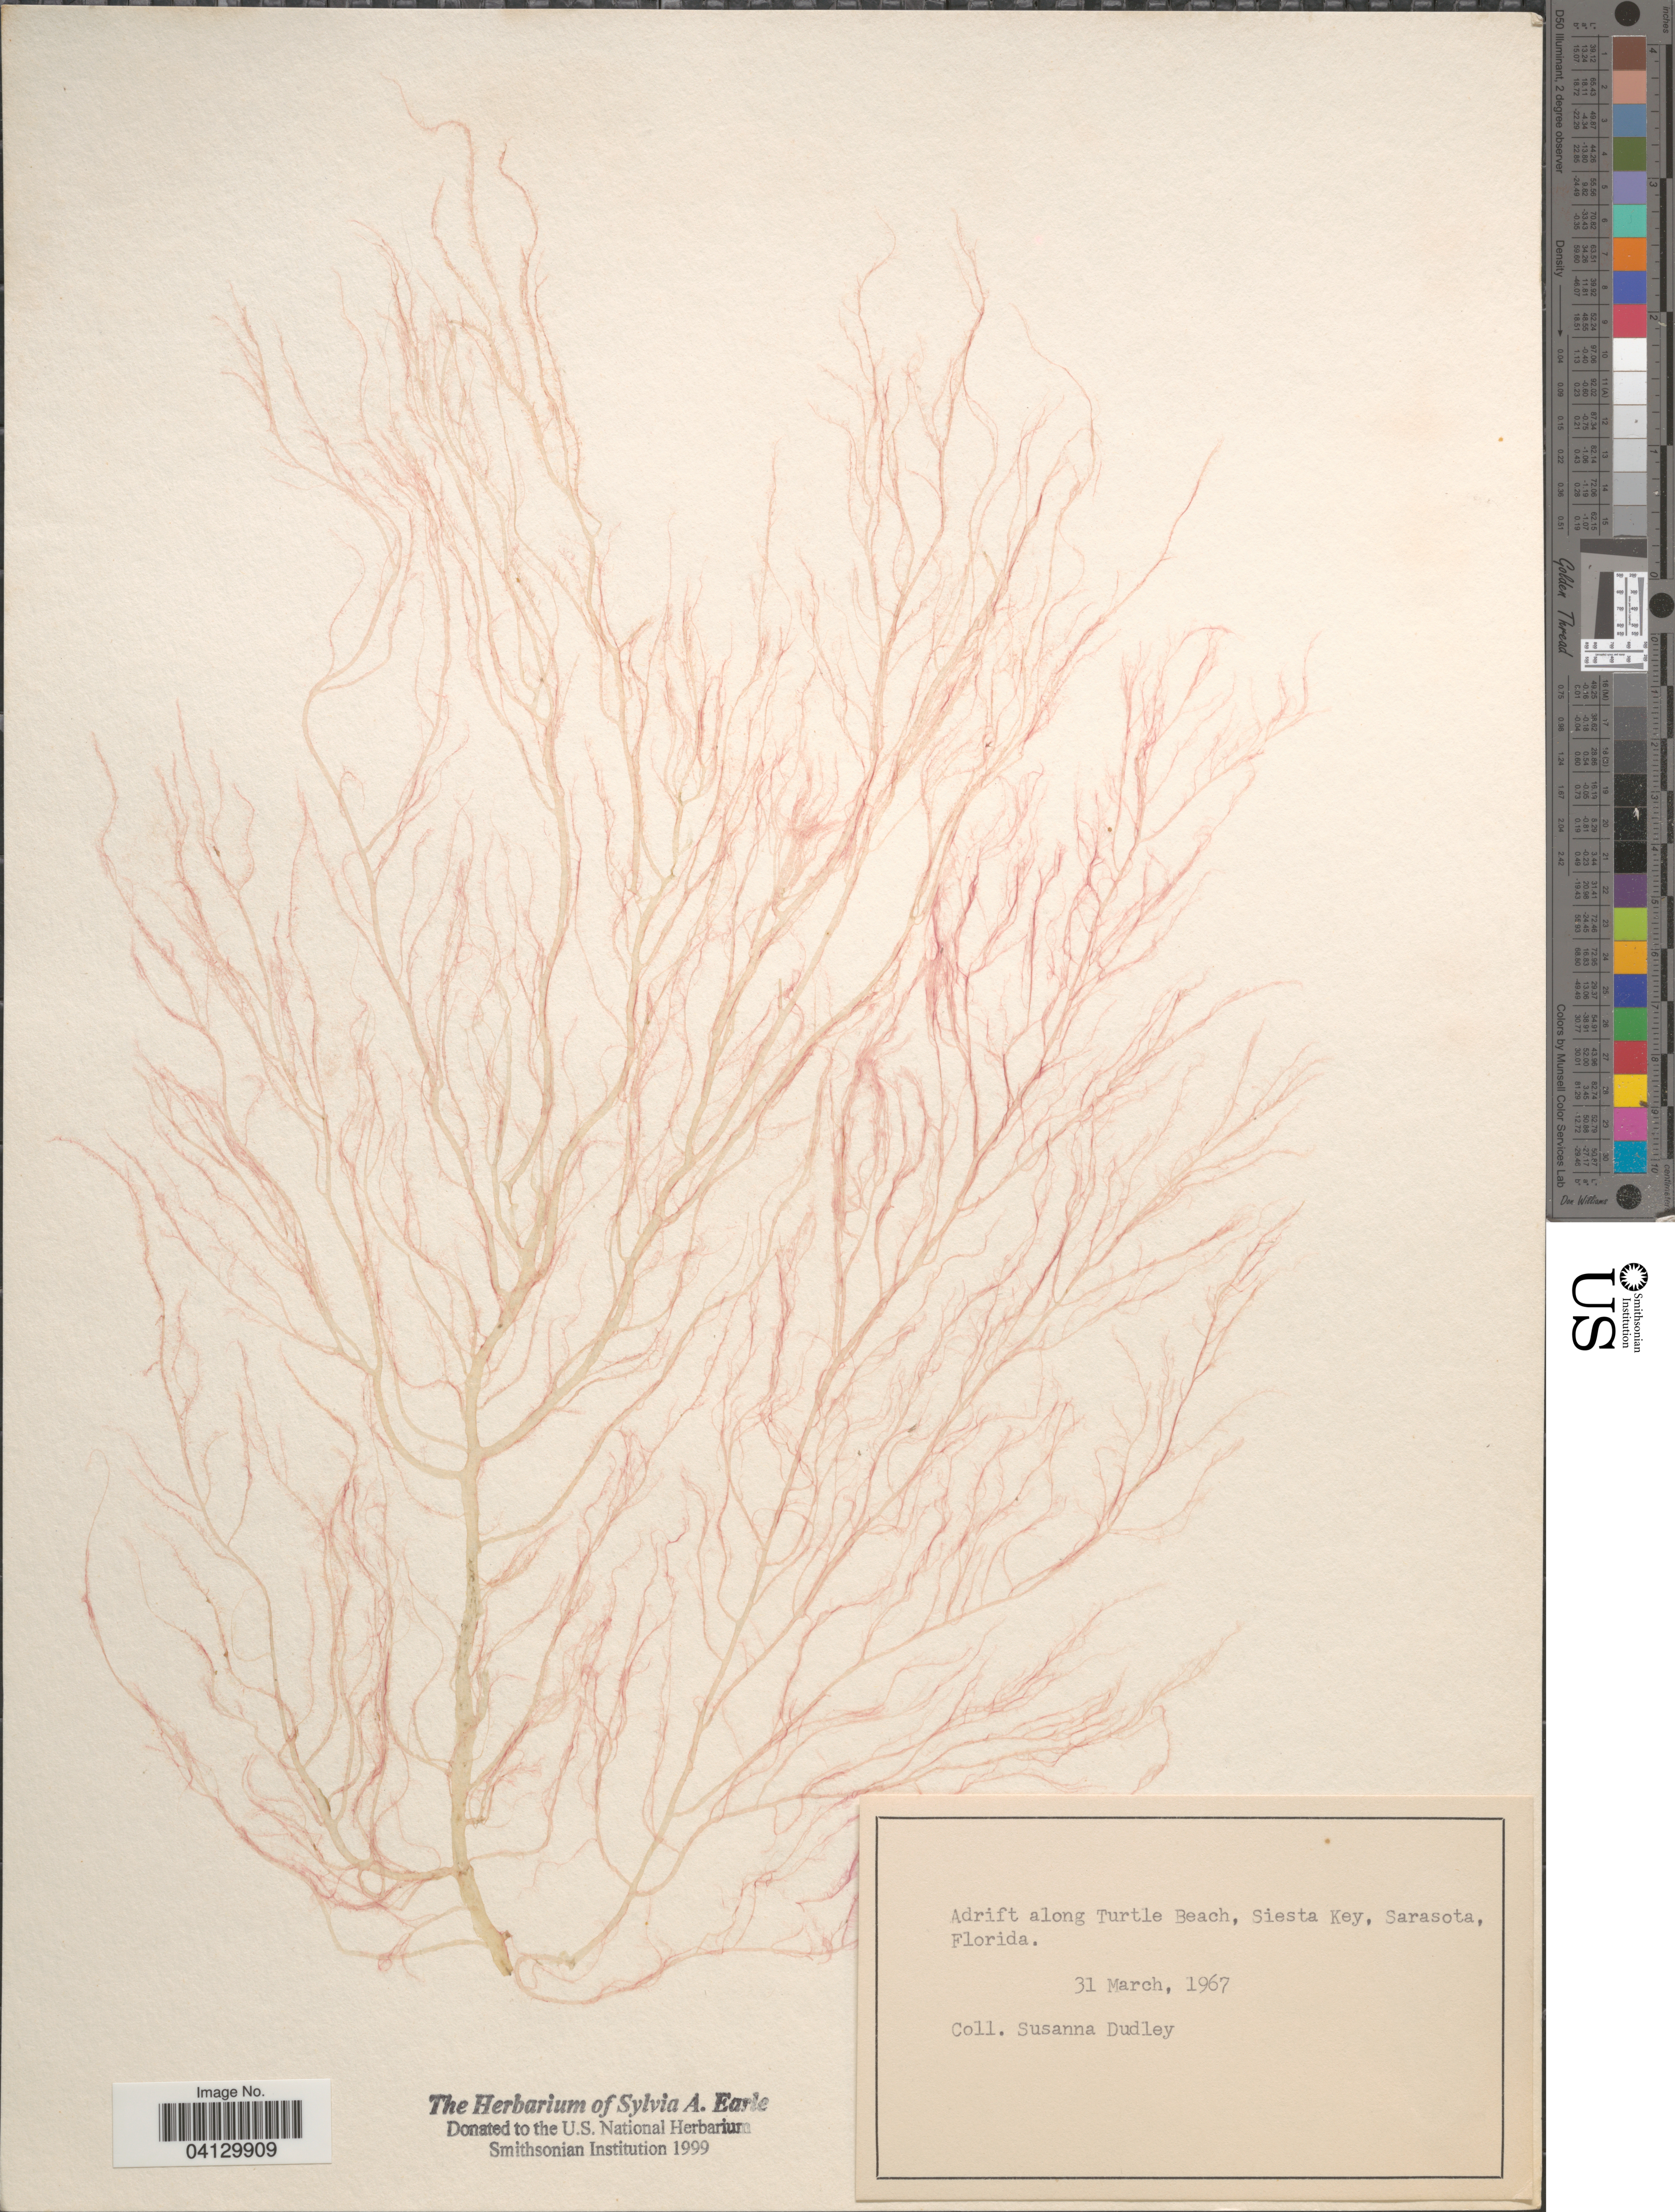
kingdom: Plantae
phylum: Rhodophyta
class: Florideophyceae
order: Corallinales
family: Corallinaceae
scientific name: Crustose Coralline Algae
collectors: S. Dudley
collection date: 1967-03-31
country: United States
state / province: Florida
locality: Adrift along Turtle Beach, Siesta Key, Sarasota.